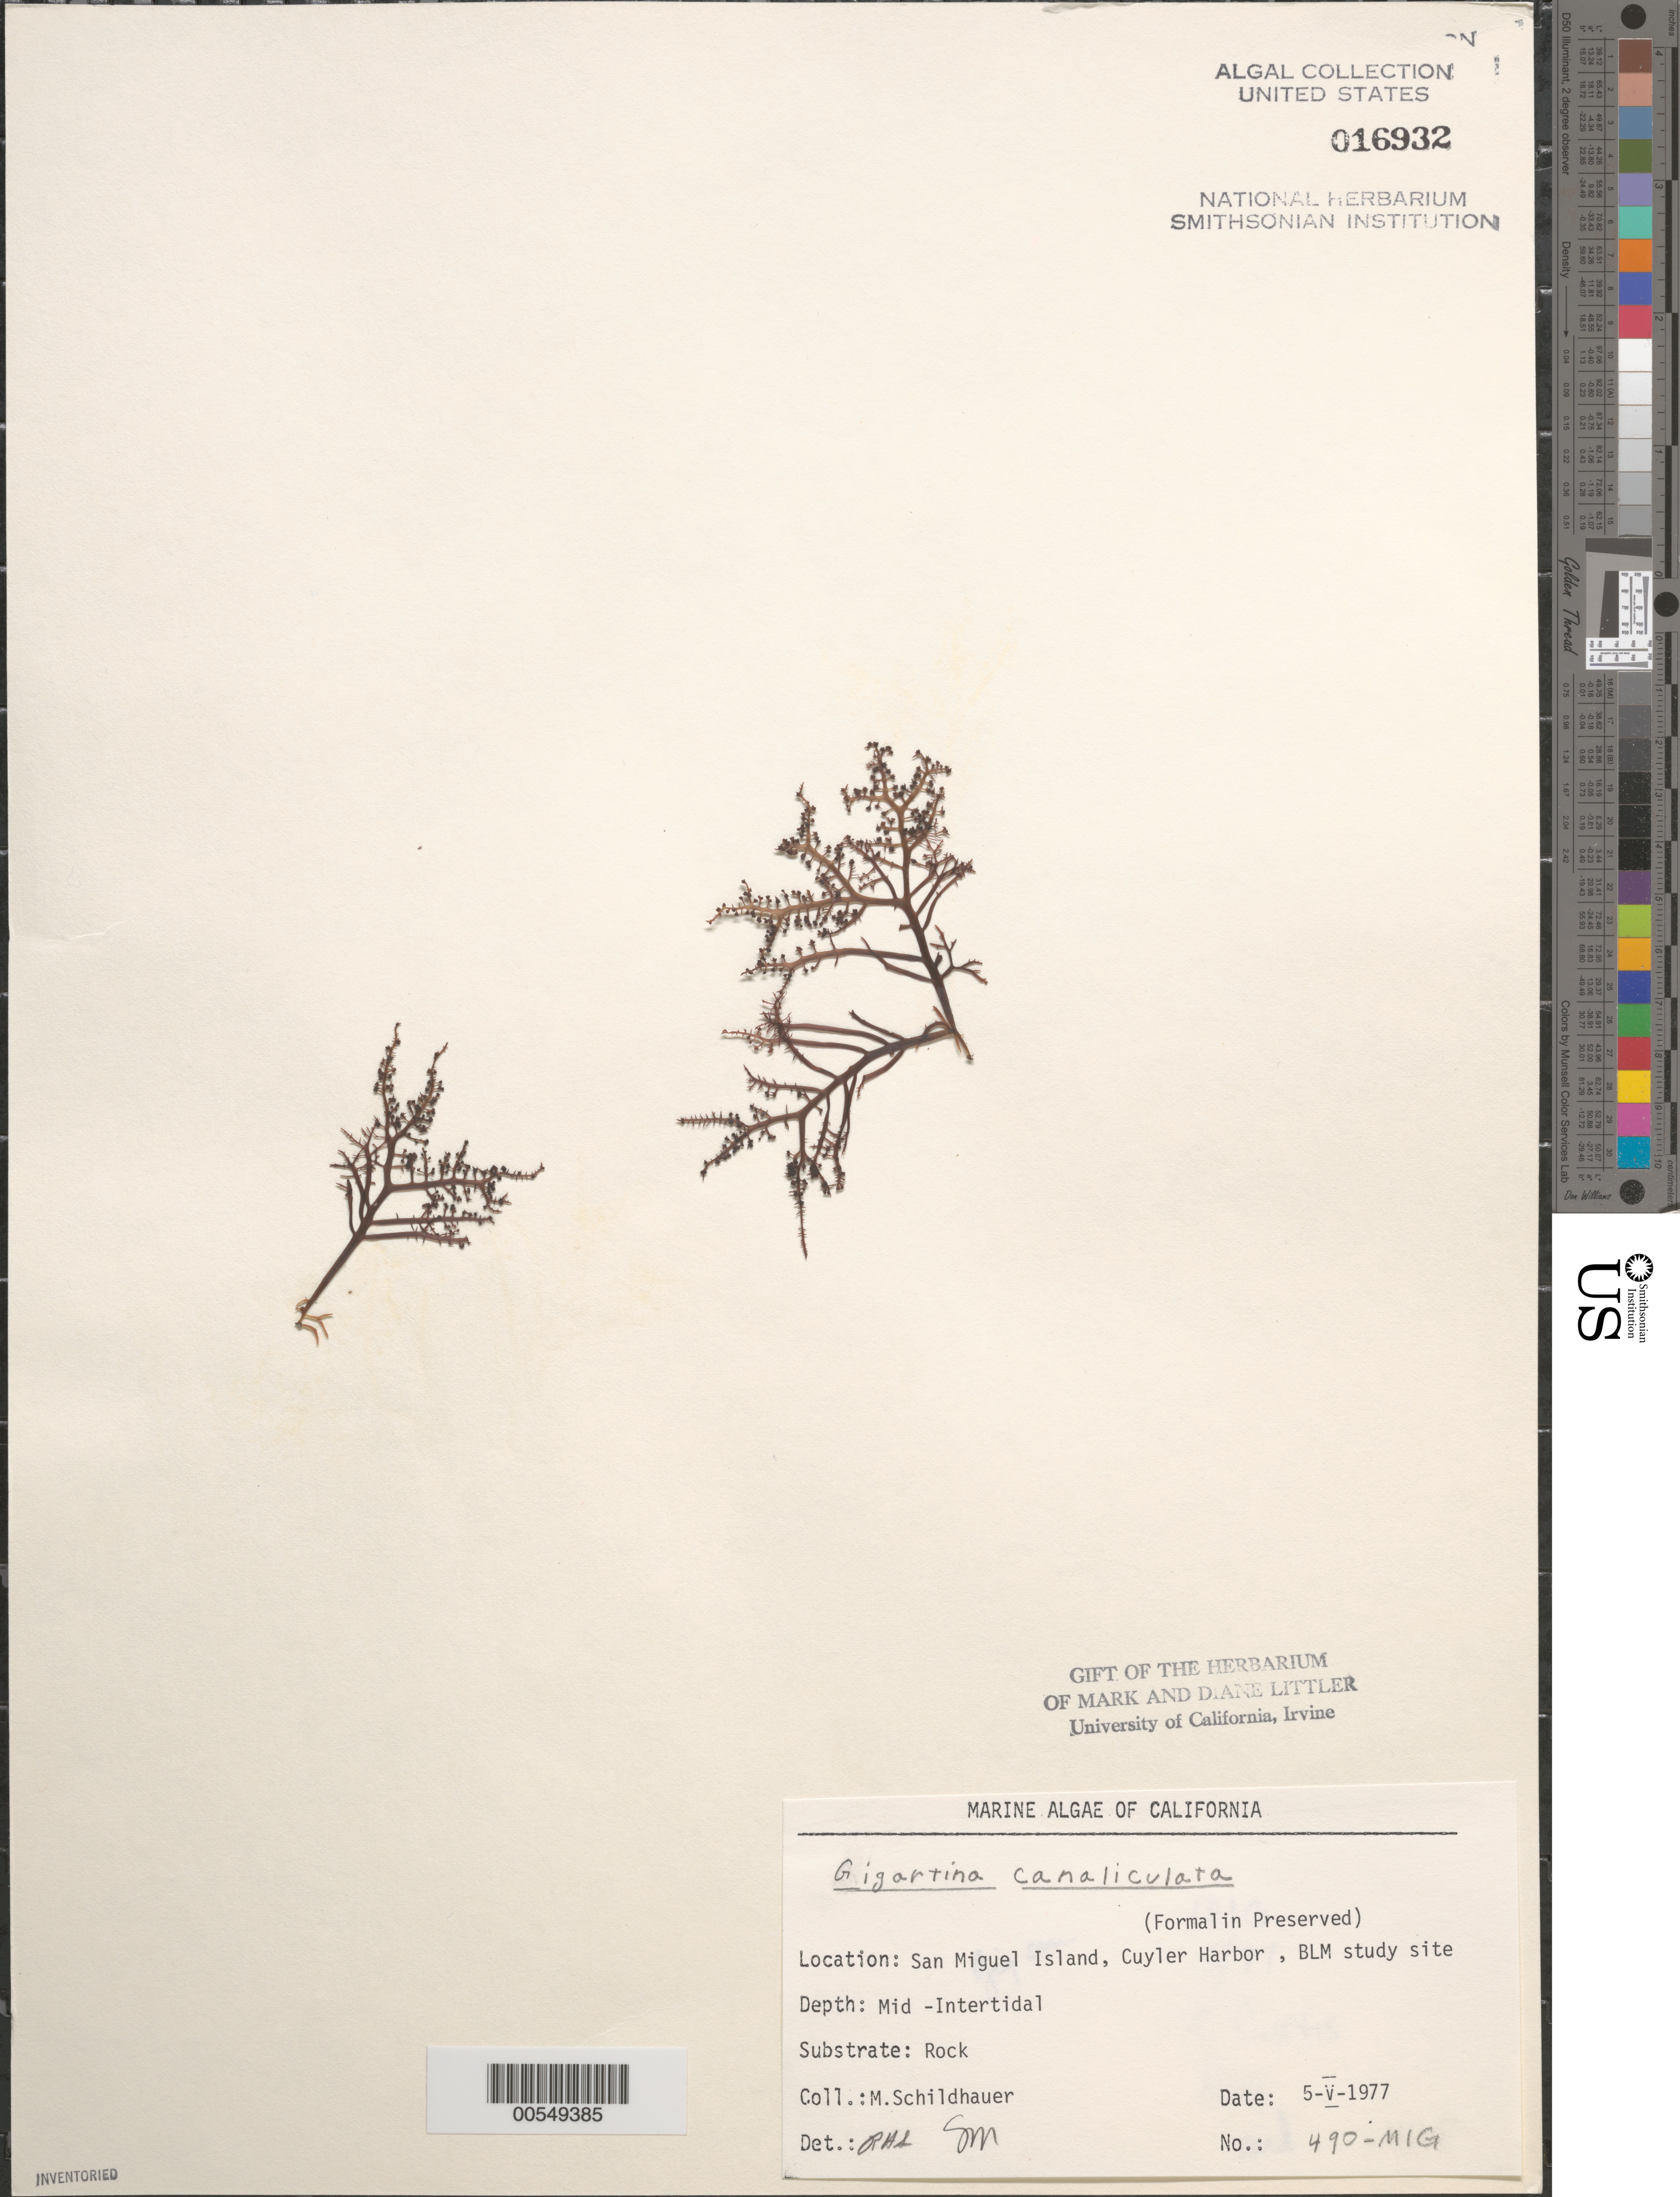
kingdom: Plantae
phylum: Rhodophyta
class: Florideophyceae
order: Gigartinales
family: Gigartinaceae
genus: Chondracanthus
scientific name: Chondracanthus canaliculatus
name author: (Harv.) Guiry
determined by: Algae name updating Project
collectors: M. Schildhauer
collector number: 490-MIG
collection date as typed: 05 May 1977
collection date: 1977-05-05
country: United States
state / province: California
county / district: Santa Barbara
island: San Miguel Island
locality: Cuyler Harbor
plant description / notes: BLM-SOCALBIGHT Rocky Intertidal Survey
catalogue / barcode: US 16932